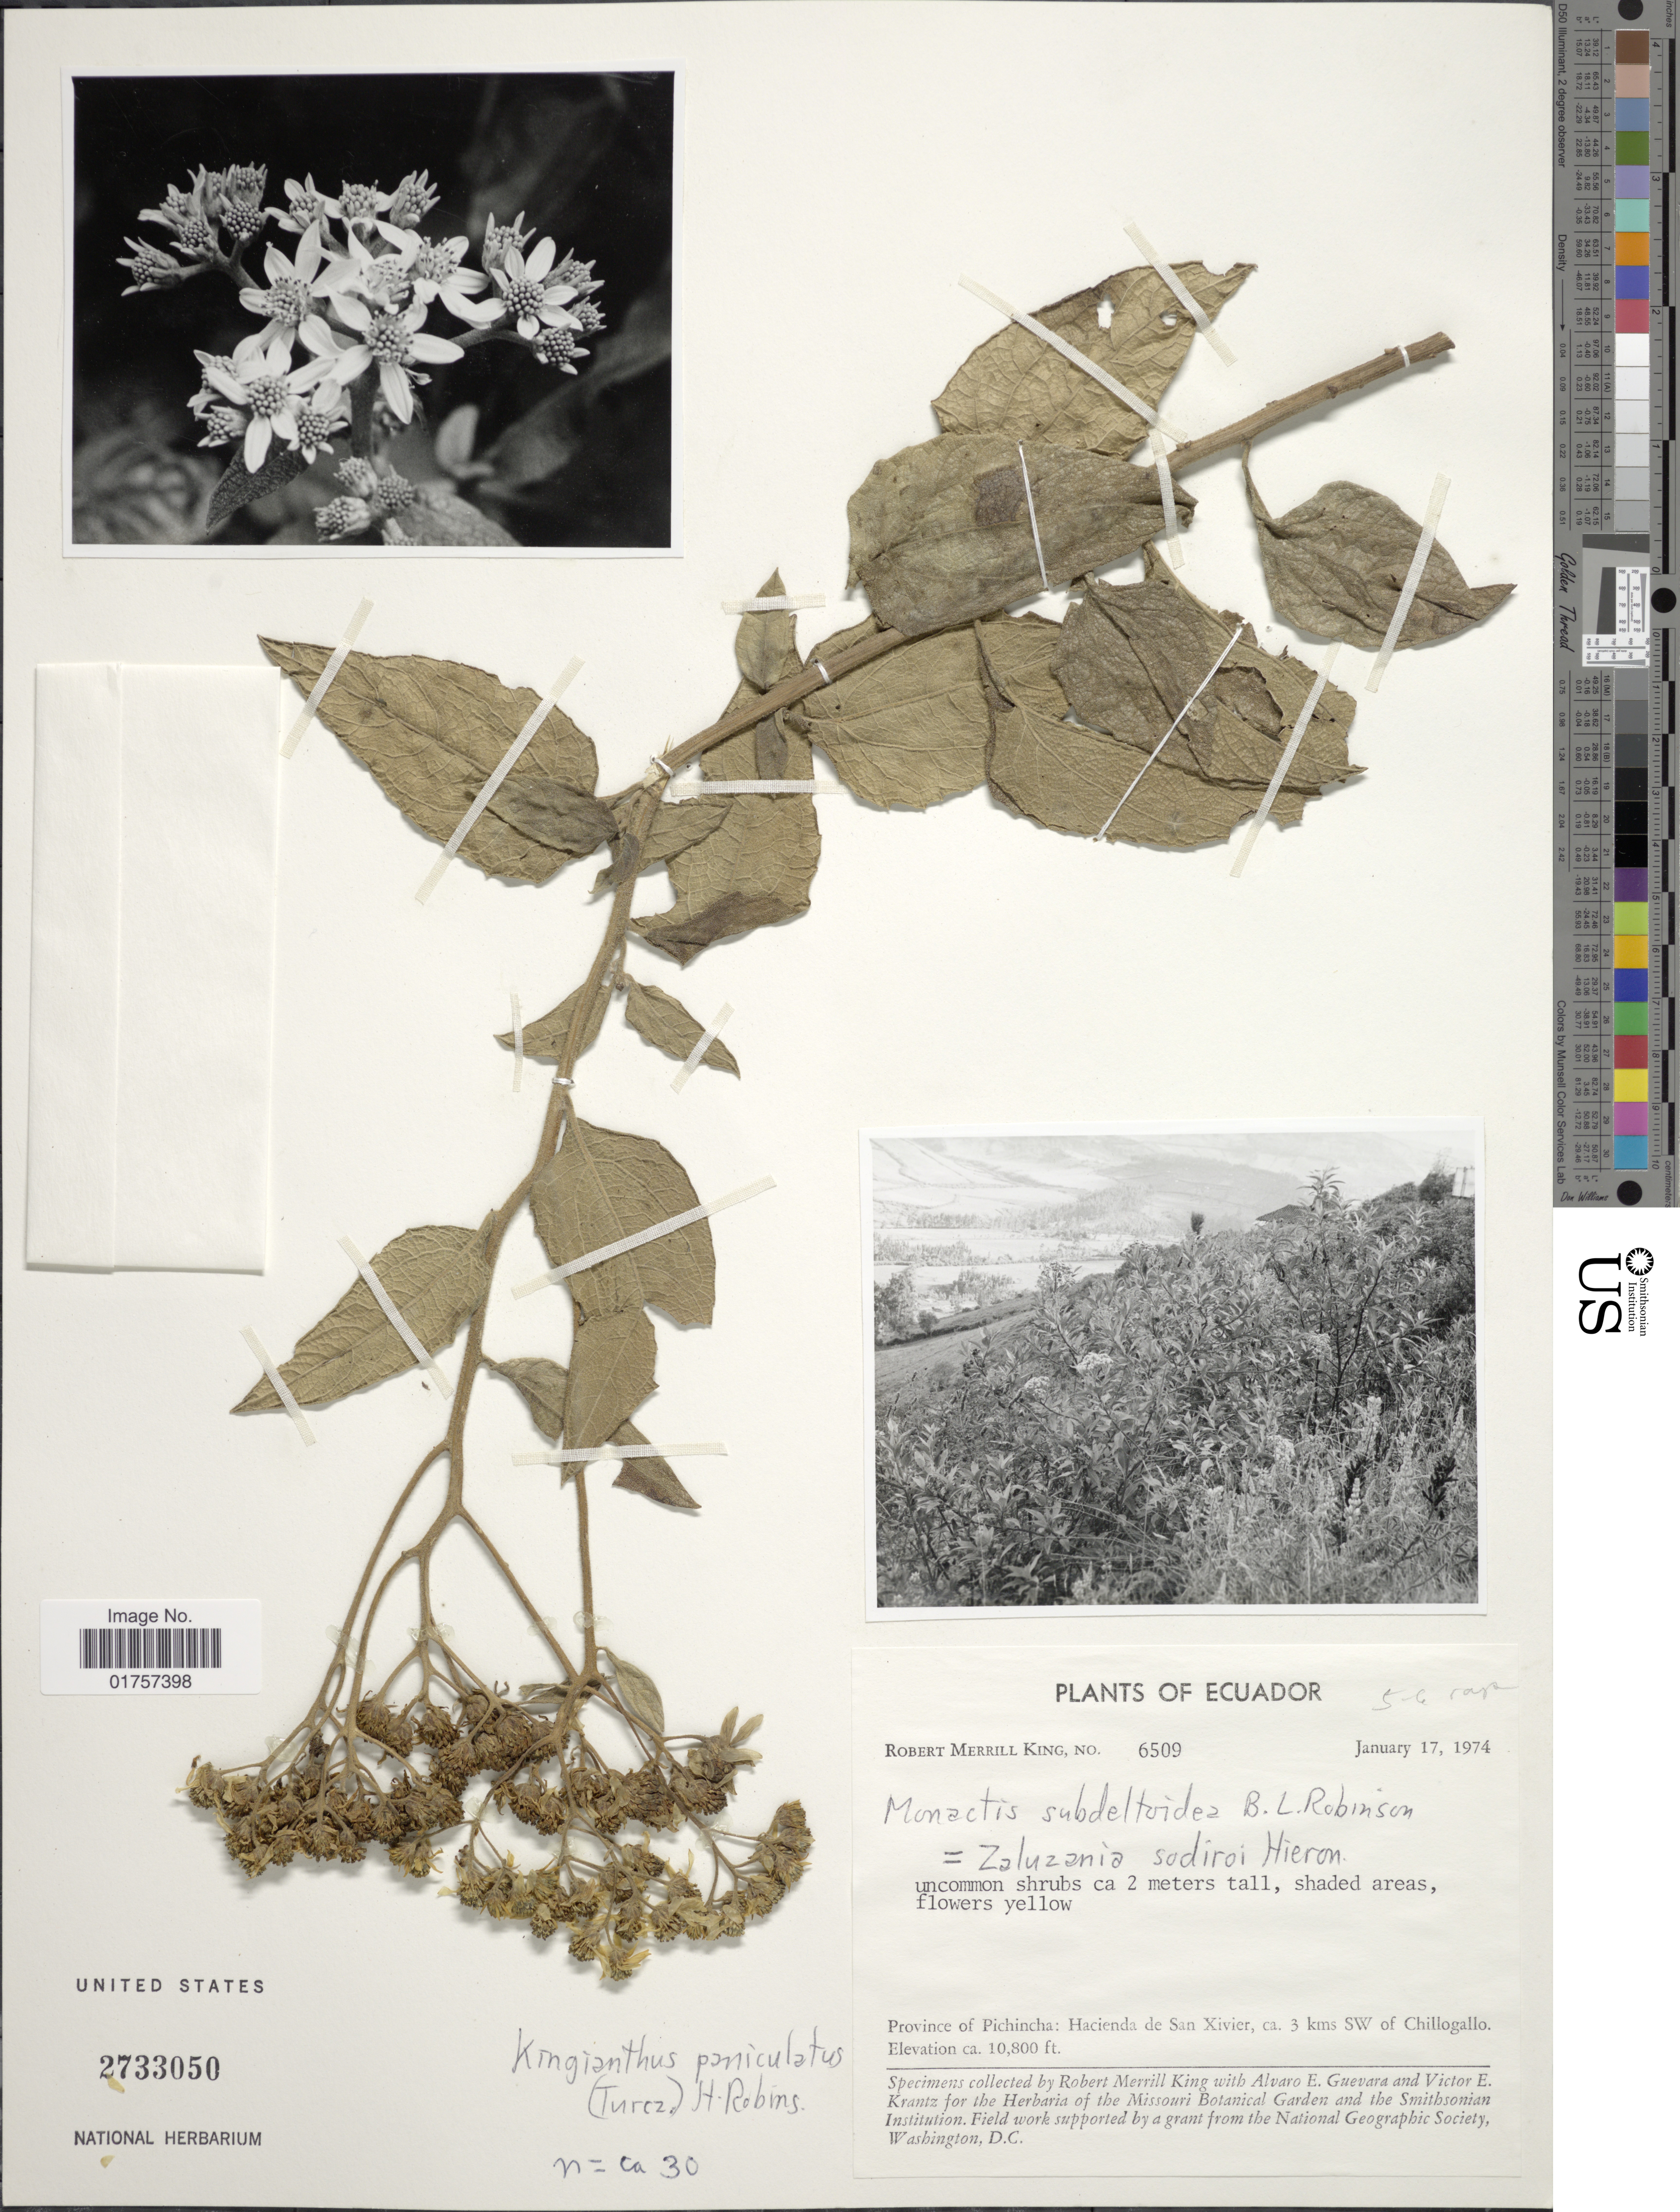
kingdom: Plantae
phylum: Tracheophyta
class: Magnoliopsida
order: Asterales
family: Asteraceae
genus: Kingianthus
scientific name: Kingianthus paniculatus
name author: (Turcz.) H. Rob.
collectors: R. M. King, A. E. Guevara & V. Krantz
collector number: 6509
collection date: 1974-01-17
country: Ecuador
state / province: Pichincha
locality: Hacienda de San Xavier, ca. 3 kms SW of Chillogalo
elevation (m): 3292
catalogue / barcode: US 2733050